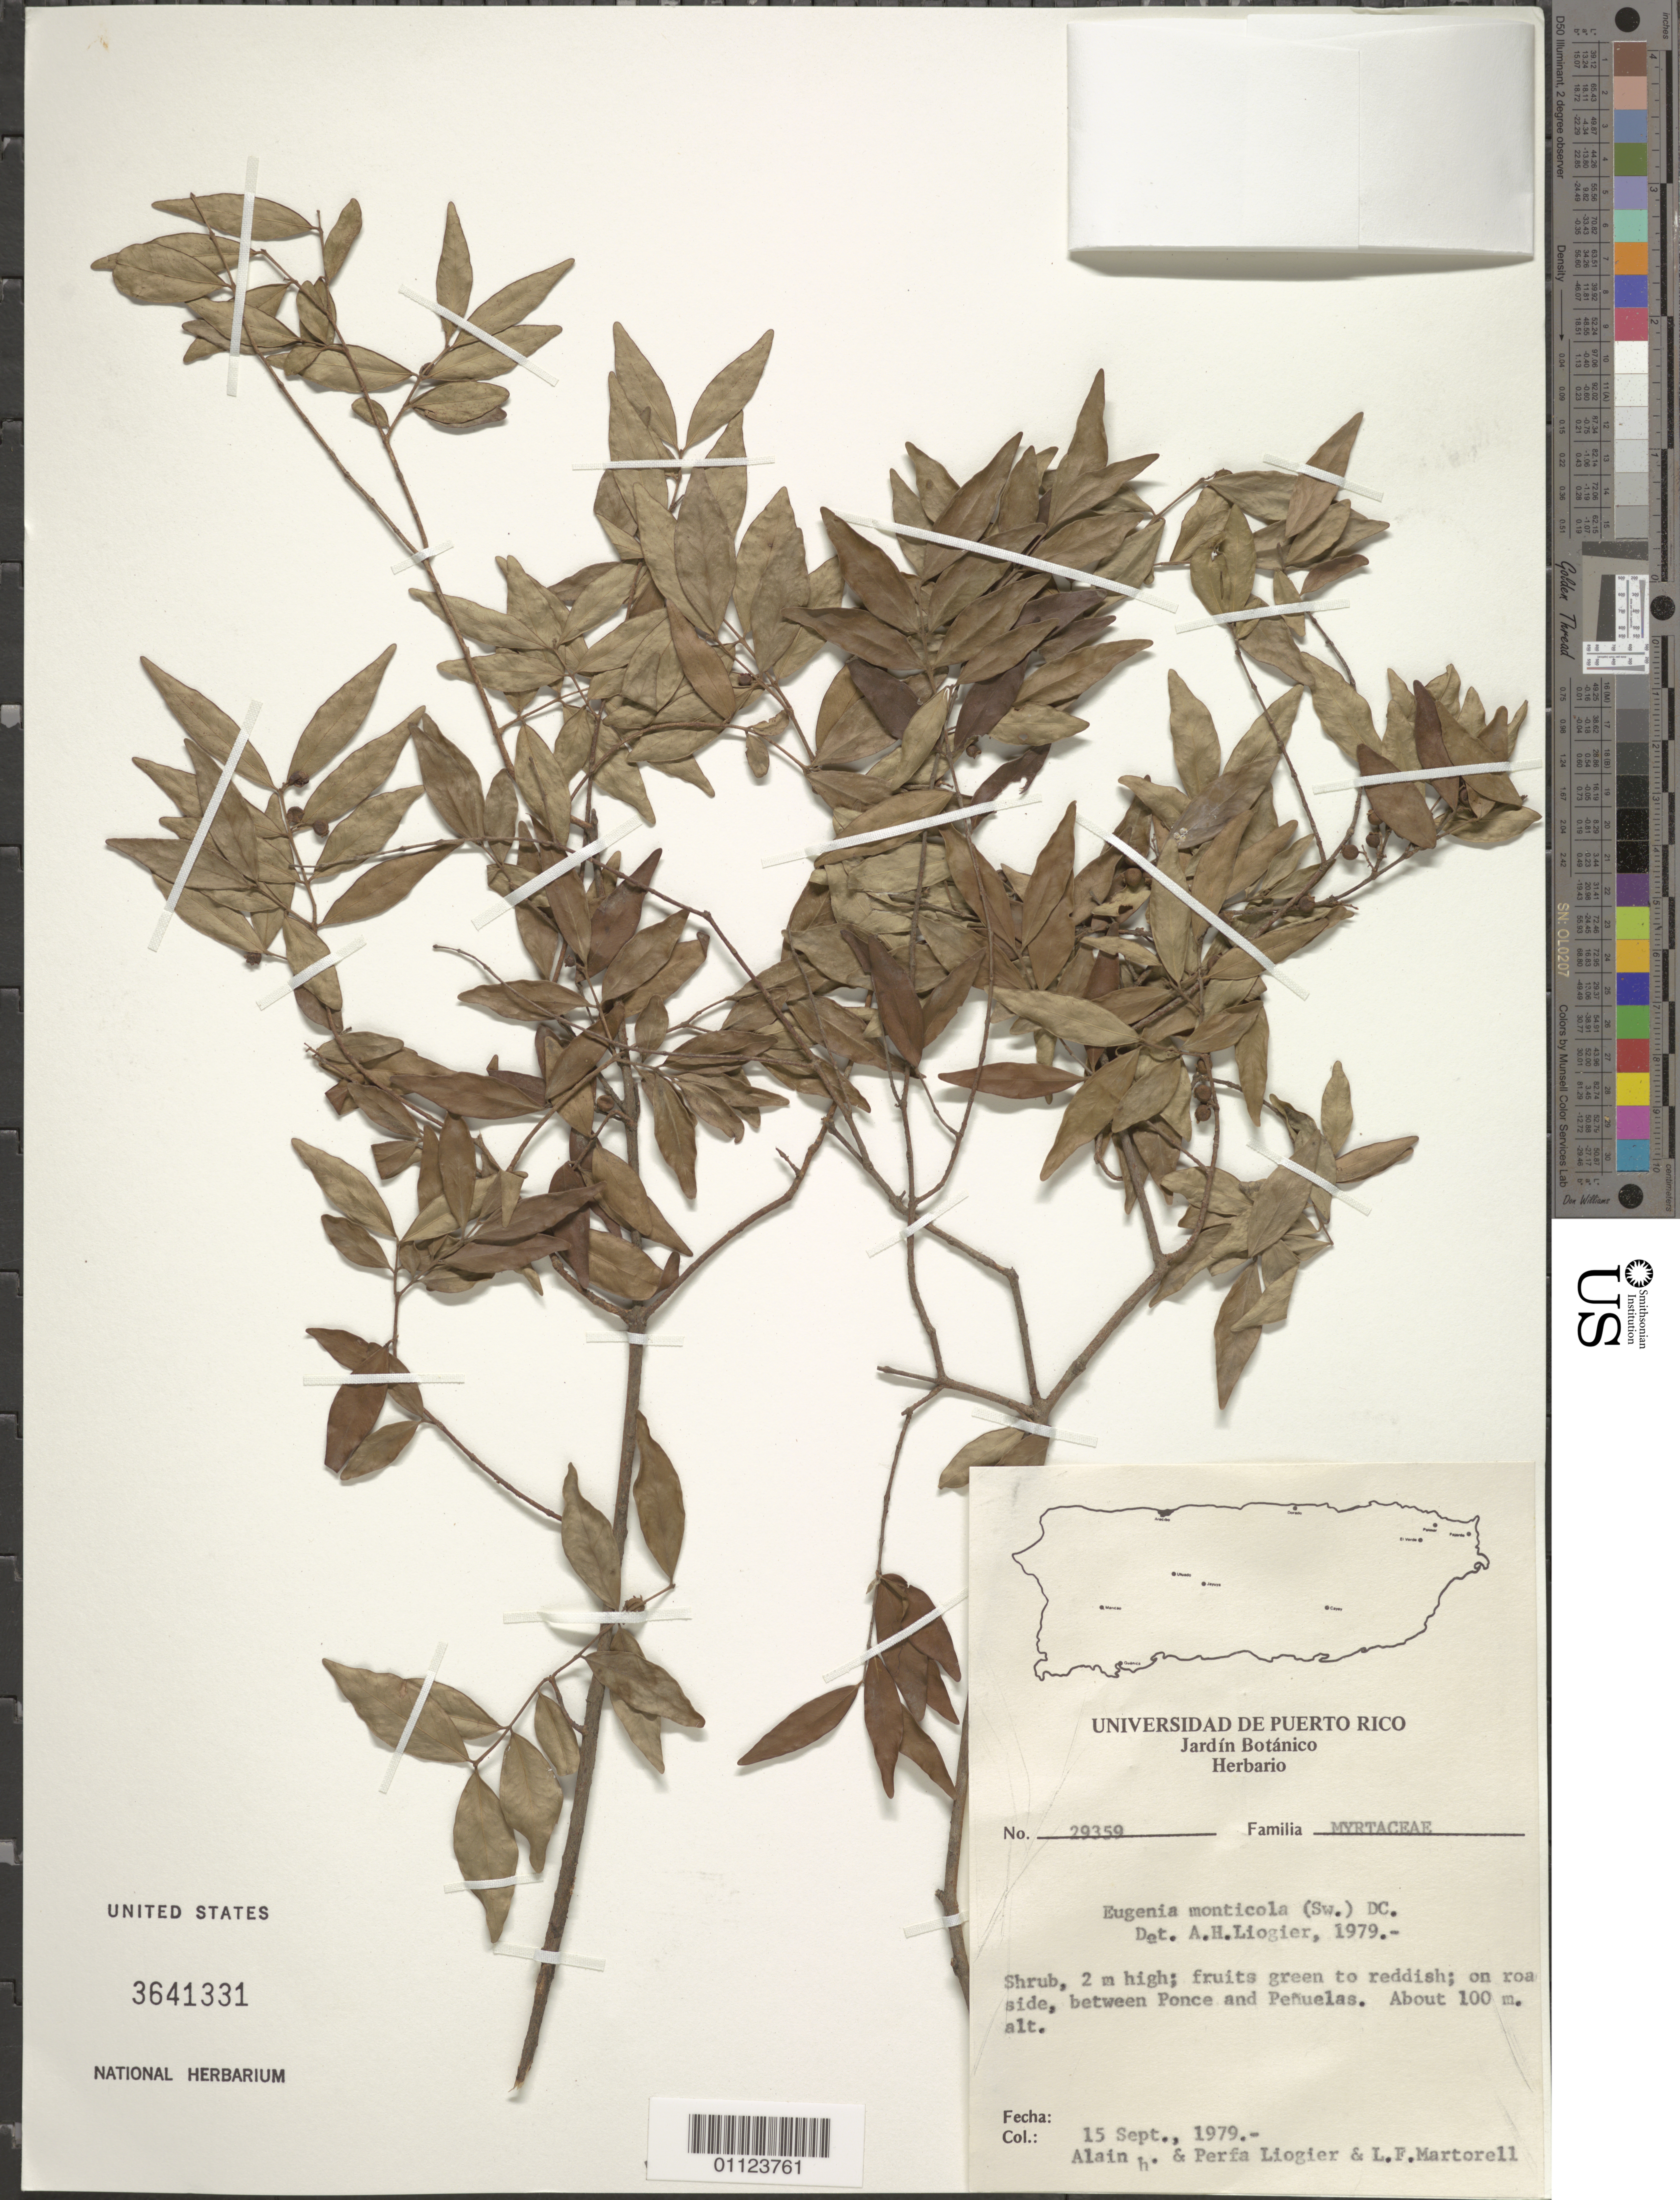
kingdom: Plantae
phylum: Tracheophyta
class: Magnoliopsida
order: Myrtales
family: Myrtaceae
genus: Eugenia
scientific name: Eugenia monticola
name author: (Sw.) DC.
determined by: Liogier, Alain H.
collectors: A. H. Liogier, M. P. Liogier & L. Martorell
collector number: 29359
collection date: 1979-09-15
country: Puerto Rico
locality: Ponce to Pedernales.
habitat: Roadside.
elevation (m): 100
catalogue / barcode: US 3641331